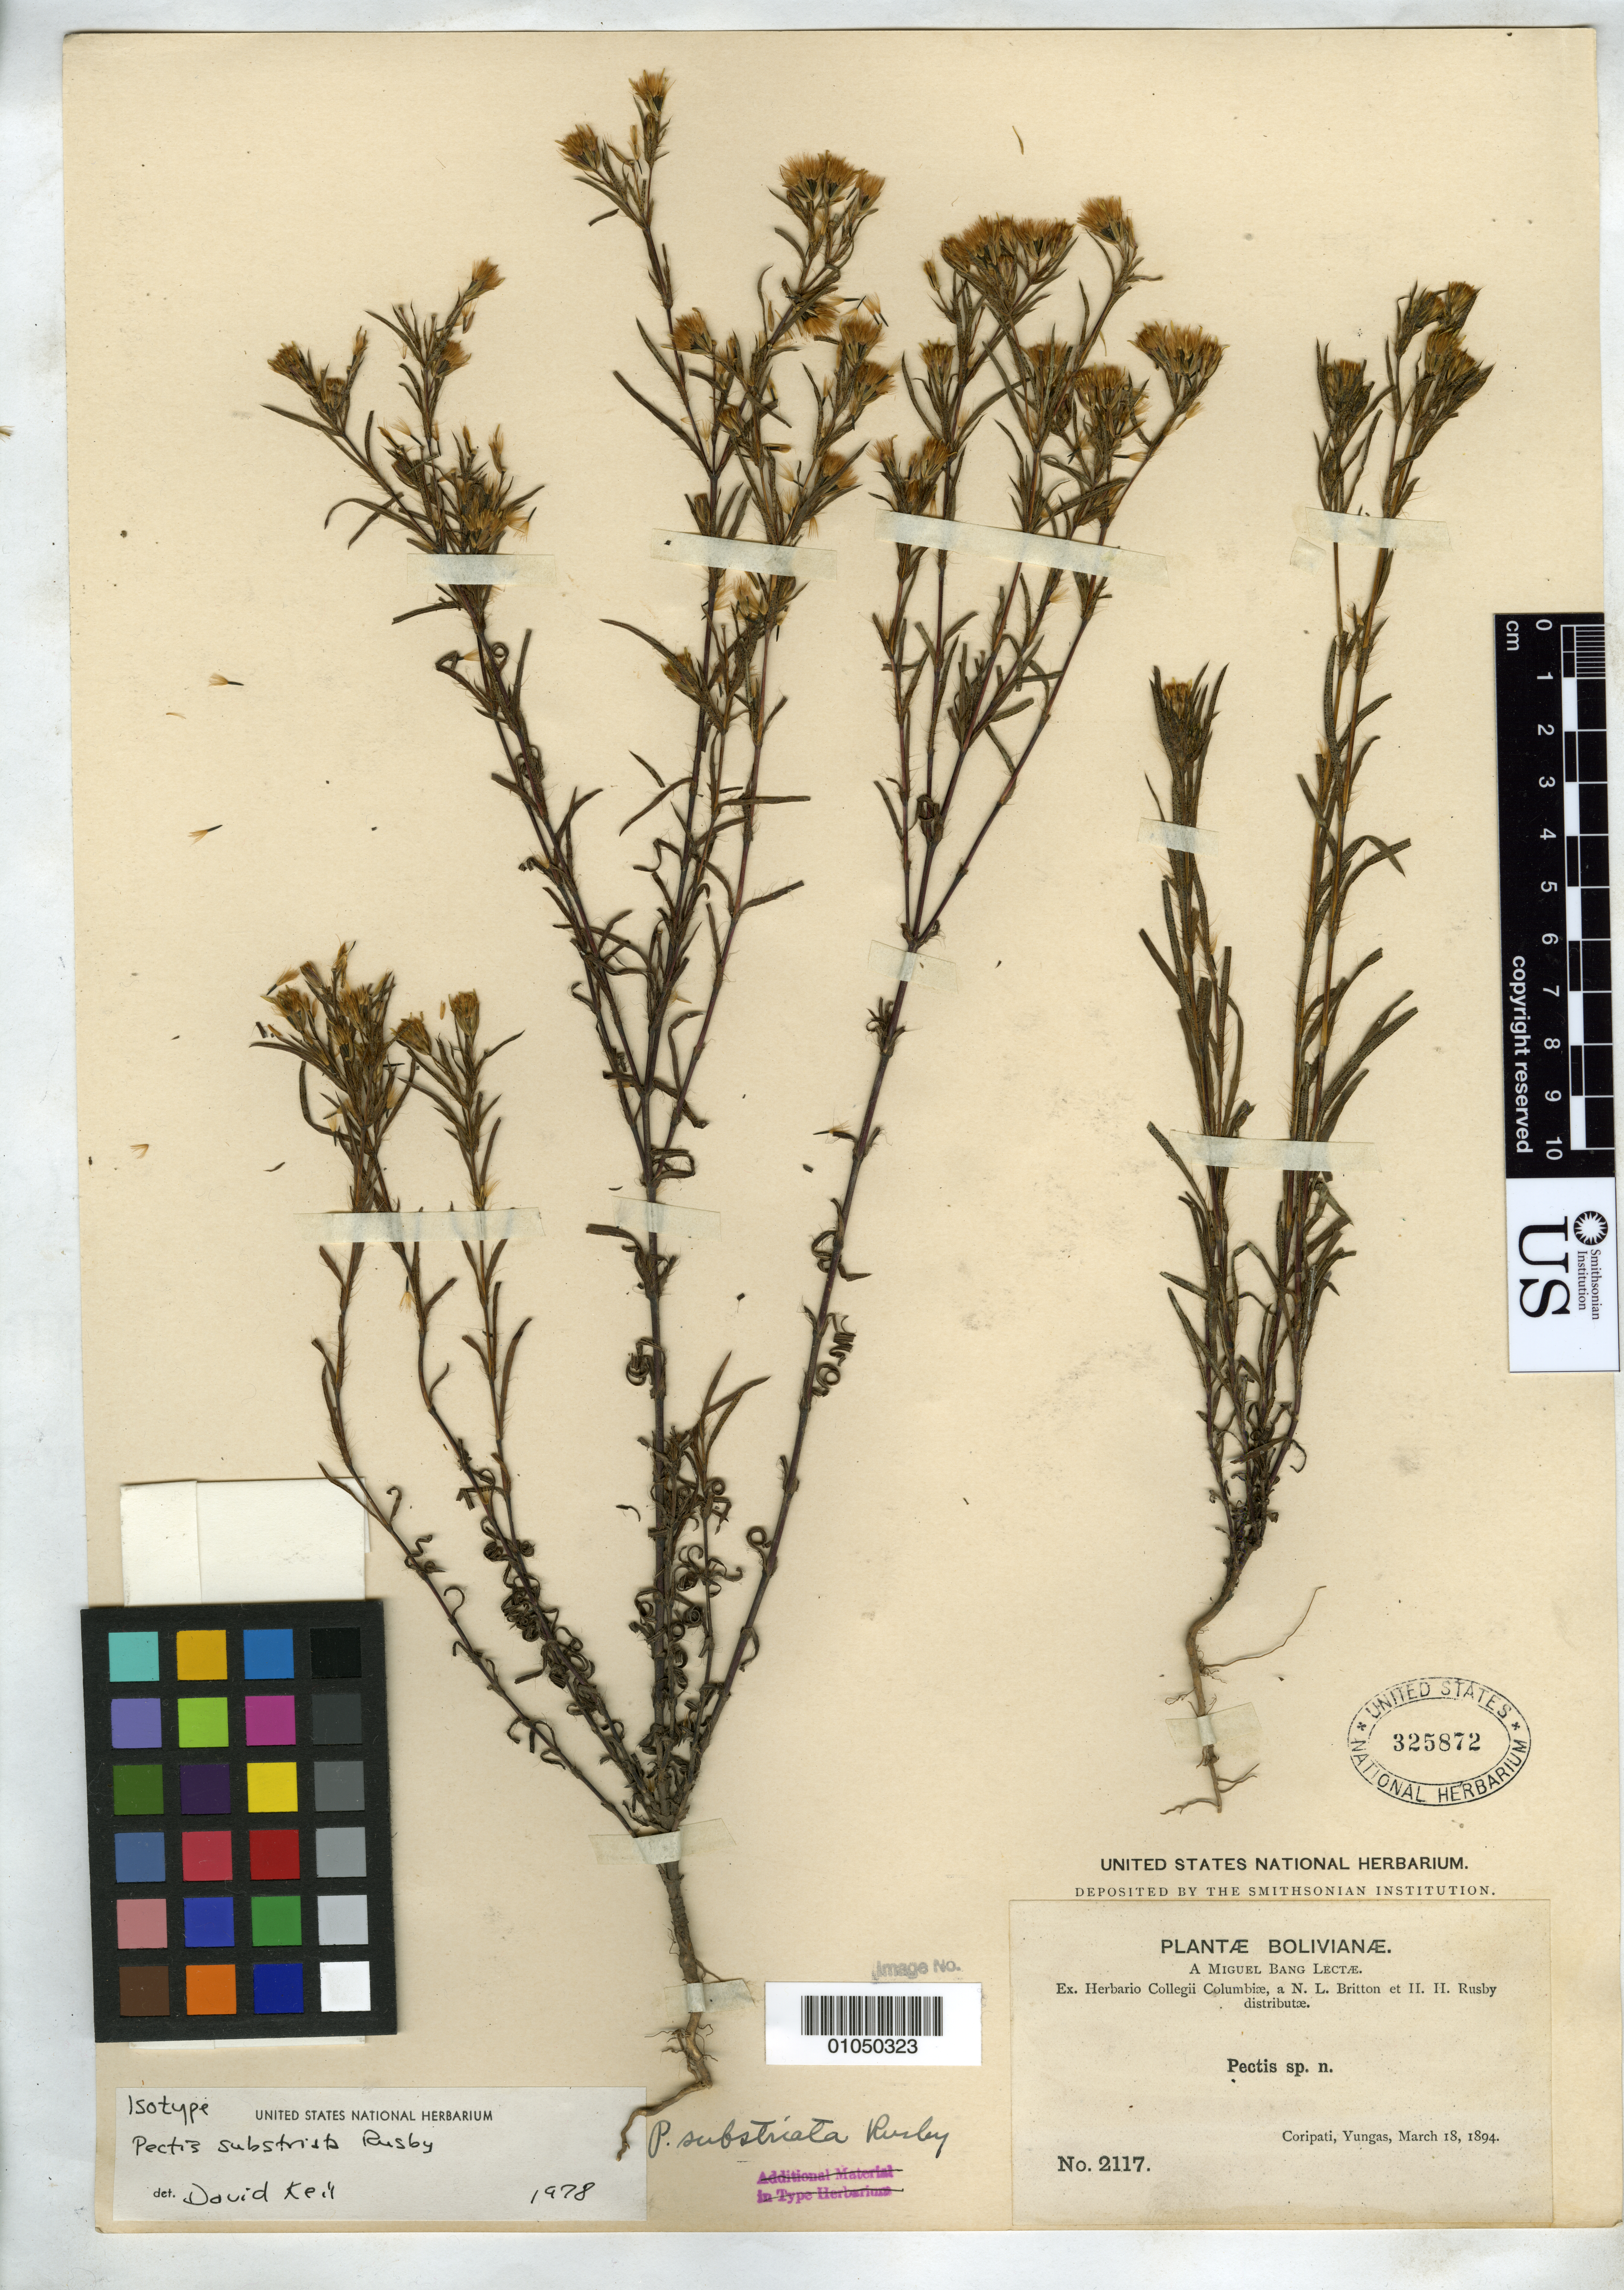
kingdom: Plantae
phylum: Tracheophyta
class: Magnoliopsida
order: Asterales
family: Asteraceae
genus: Pectis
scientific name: Pectis substriata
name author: Rusby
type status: Isotype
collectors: M. Bang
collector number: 2117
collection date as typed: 18 Mar 1894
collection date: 1894-03-18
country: Bolivia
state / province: La Paz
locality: Coripati, Yungas.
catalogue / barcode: US 325872